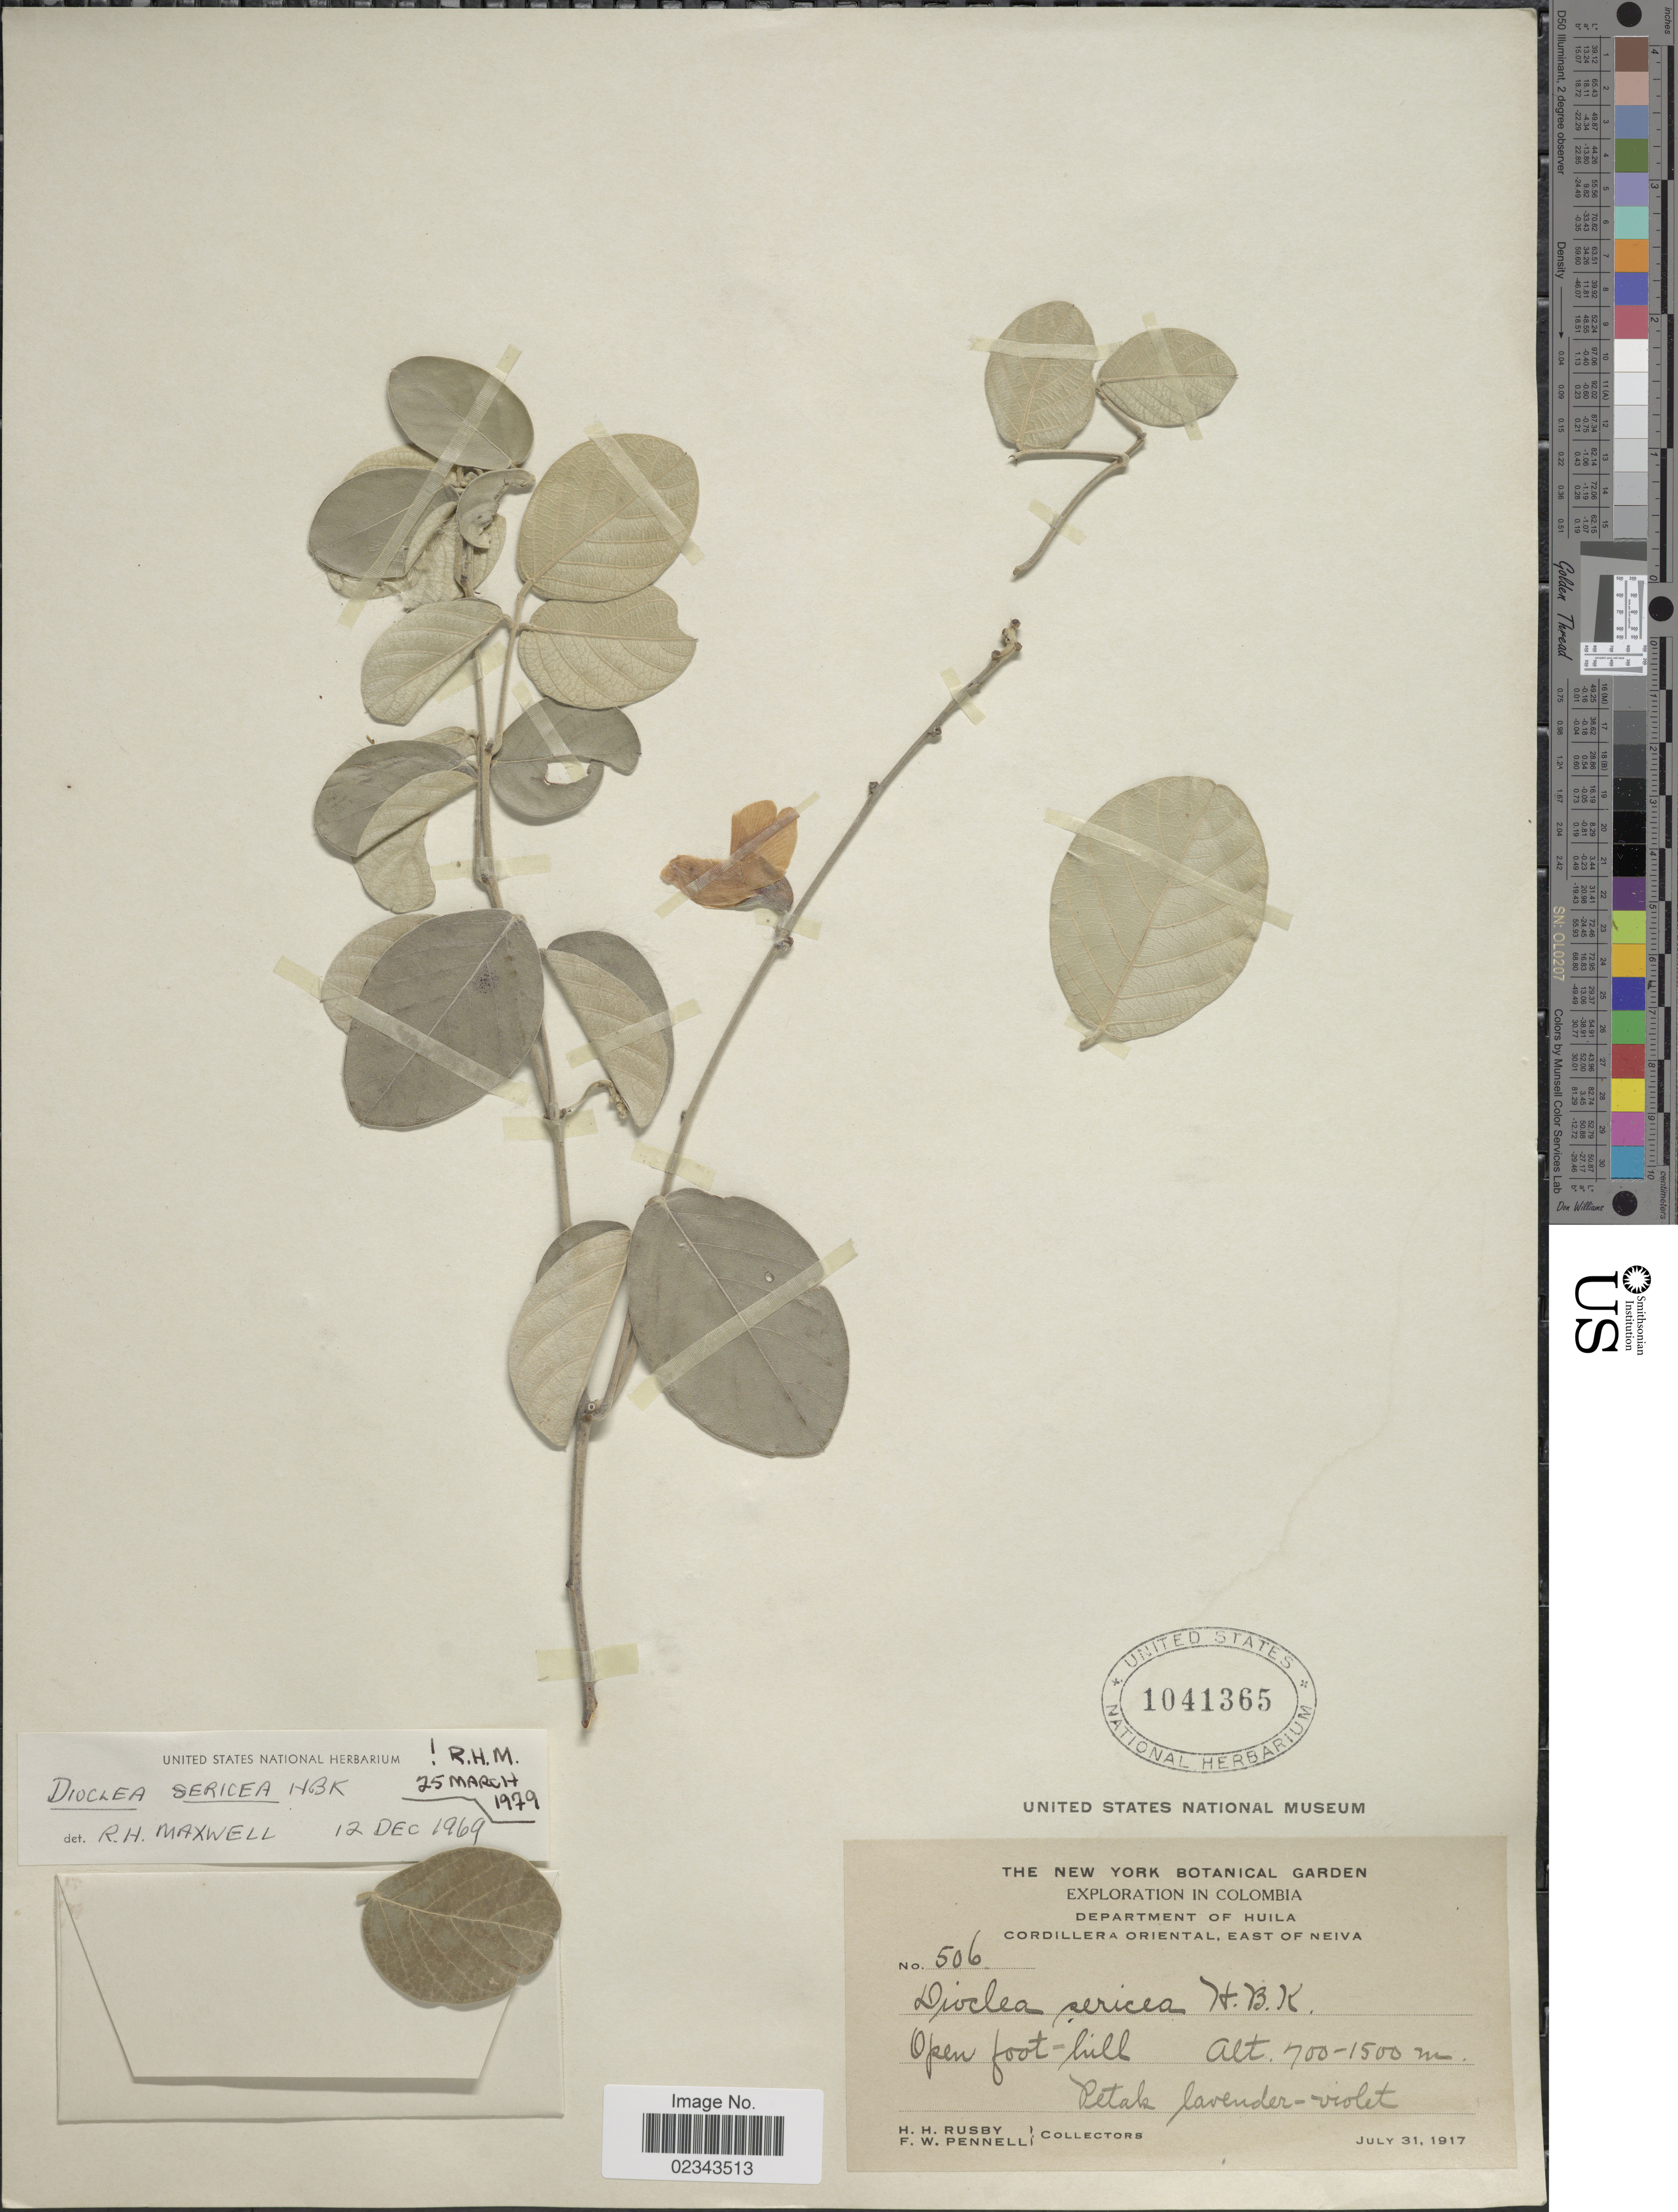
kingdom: Plantae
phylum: Tracheophyta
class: Magnoliopsida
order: Fabales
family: Fabaceae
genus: Dioclea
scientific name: Dioclea sericea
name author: Kunth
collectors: H. H. Rusby & F. W. Pennell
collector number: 506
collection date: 1917-07-31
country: Colombia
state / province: Huila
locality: Cordillera Oriental, East of Neiva, open-foot hill.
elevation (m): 700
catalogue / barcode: US 1041365